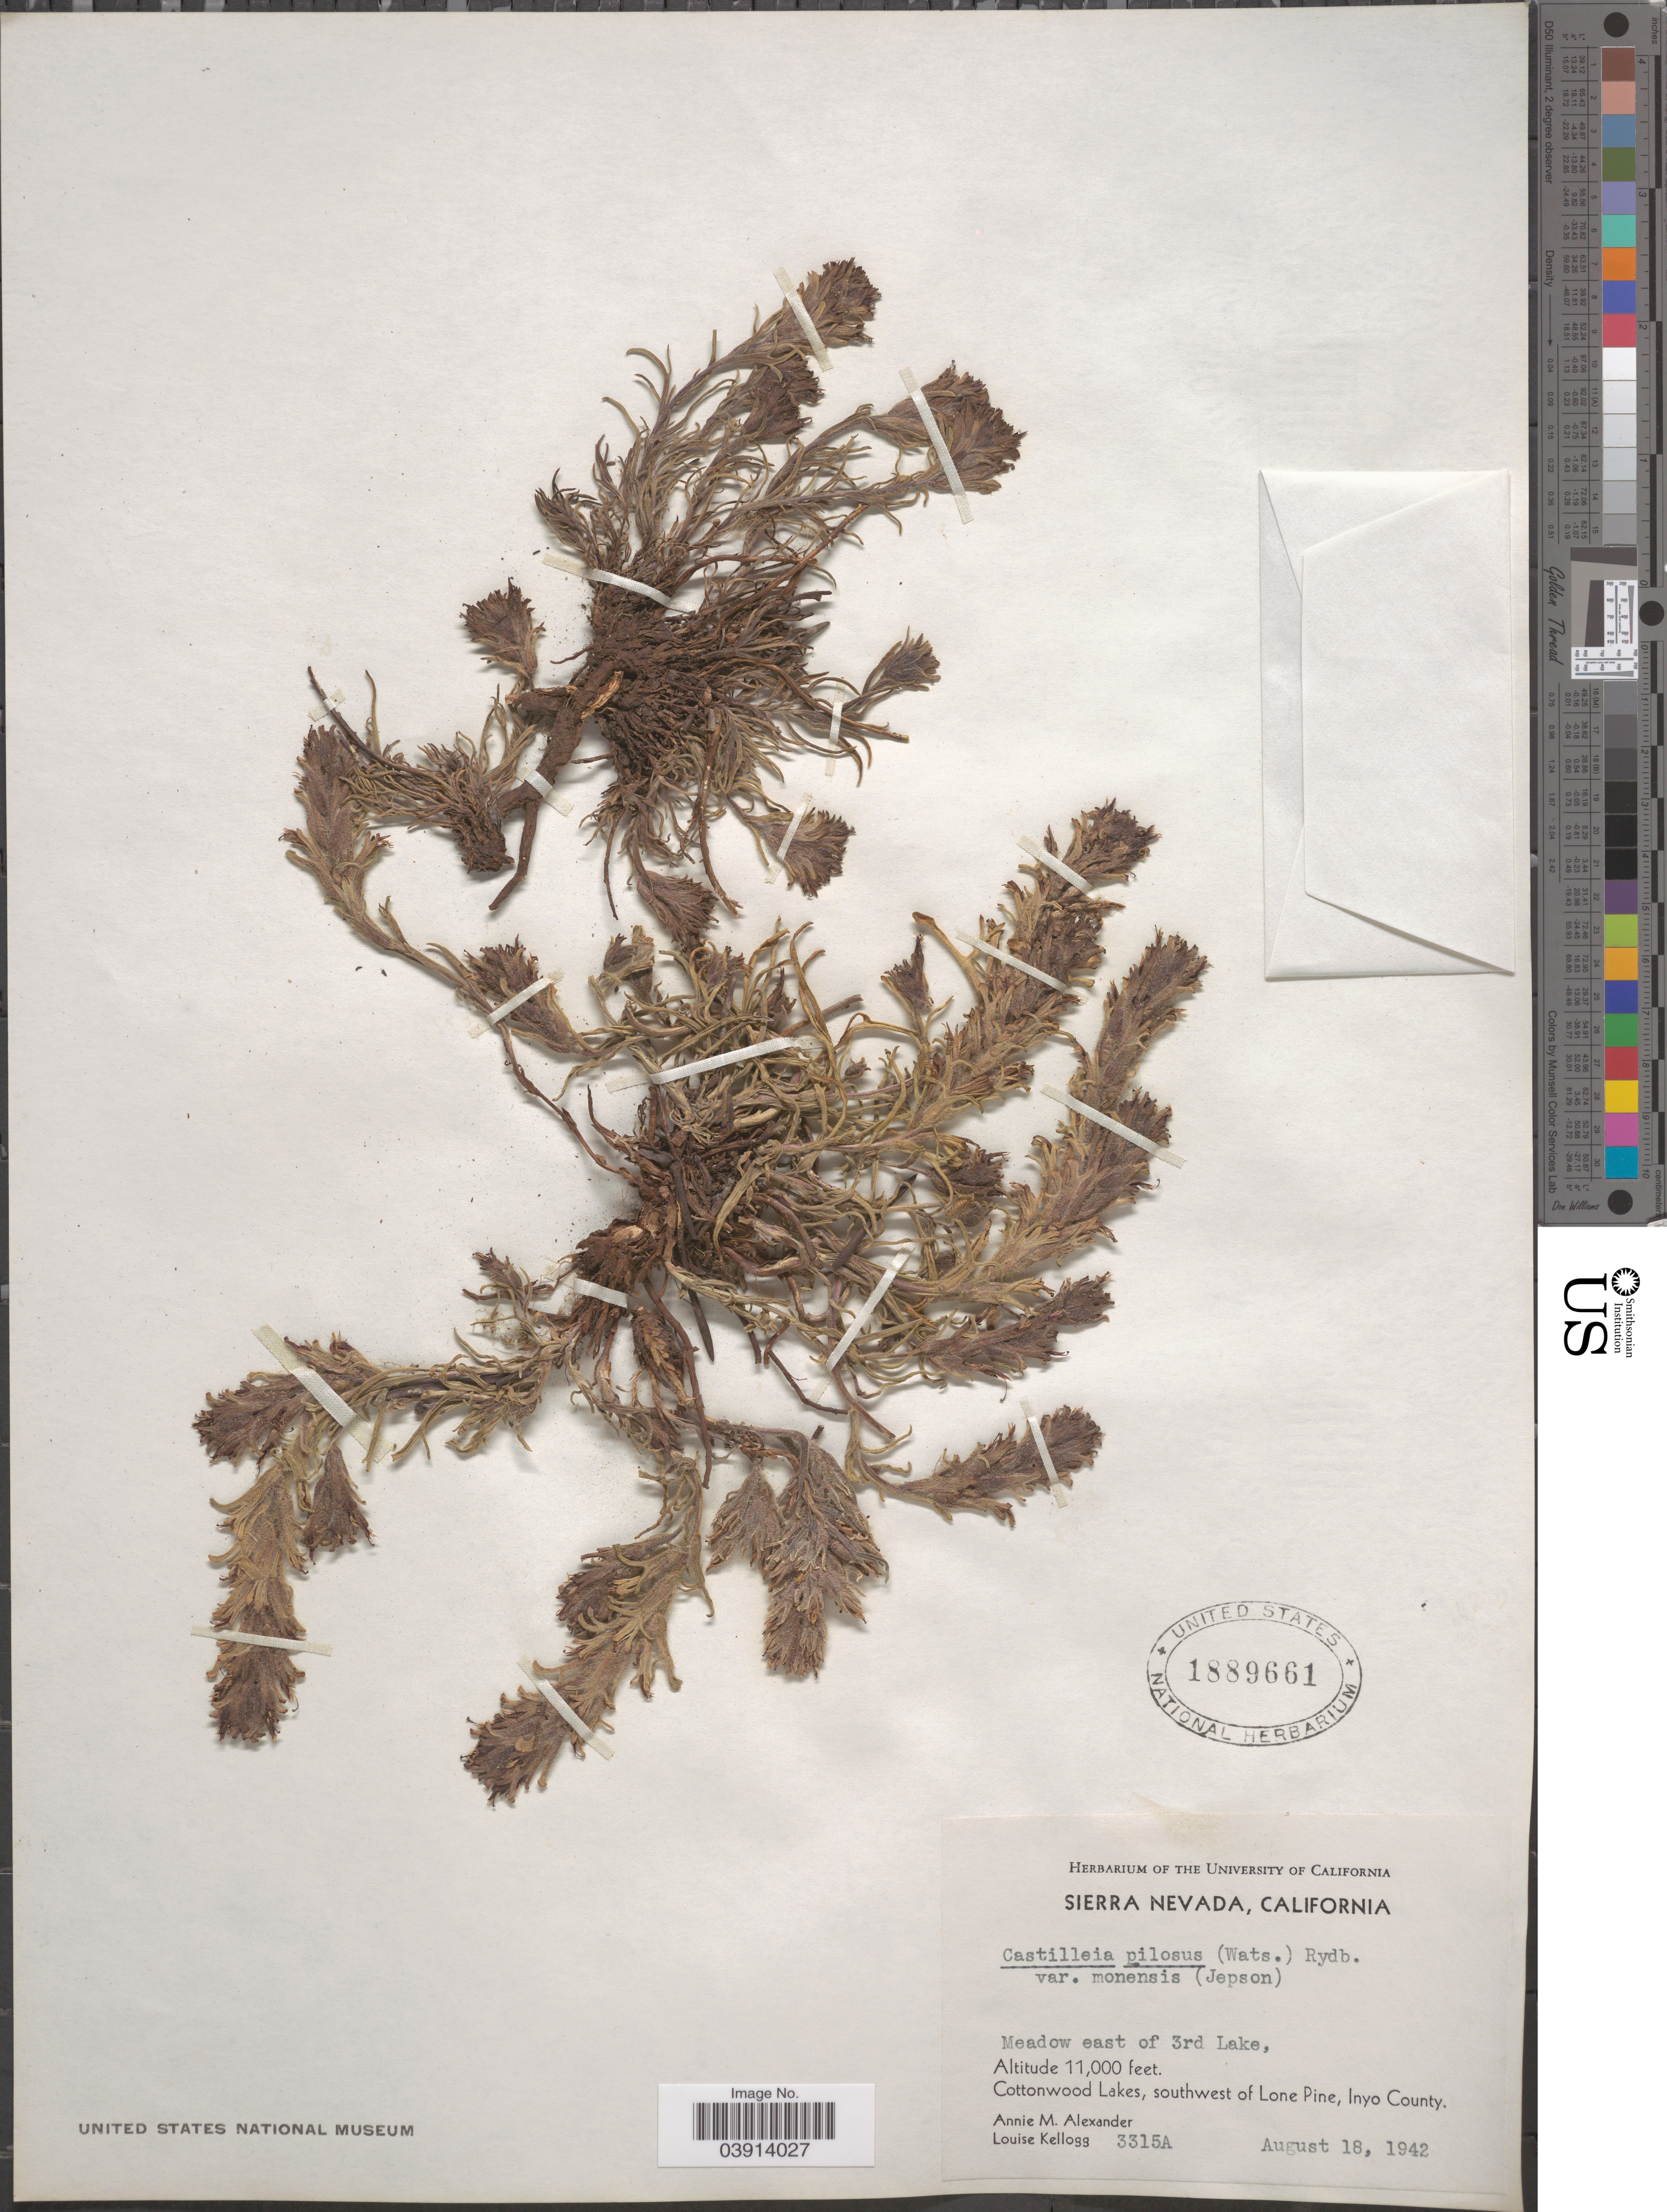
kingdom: Plantae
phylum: Tracheophyta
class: Magnoliopsida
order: Lamiales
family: Orobanchaceae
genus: Castilleja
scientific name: Castilleja rubida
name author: Piper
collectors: A. M. Alexander & L. Kellogg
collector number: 3315A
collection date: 1942-08-18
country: United States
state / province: California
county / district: Inyo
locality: Sierra Nevada. Meadow east of 3rd Lake. Cottonwood Lakes, southwest of Lone Pine, Inyo County.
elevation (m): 3353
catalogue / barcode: US 1889661